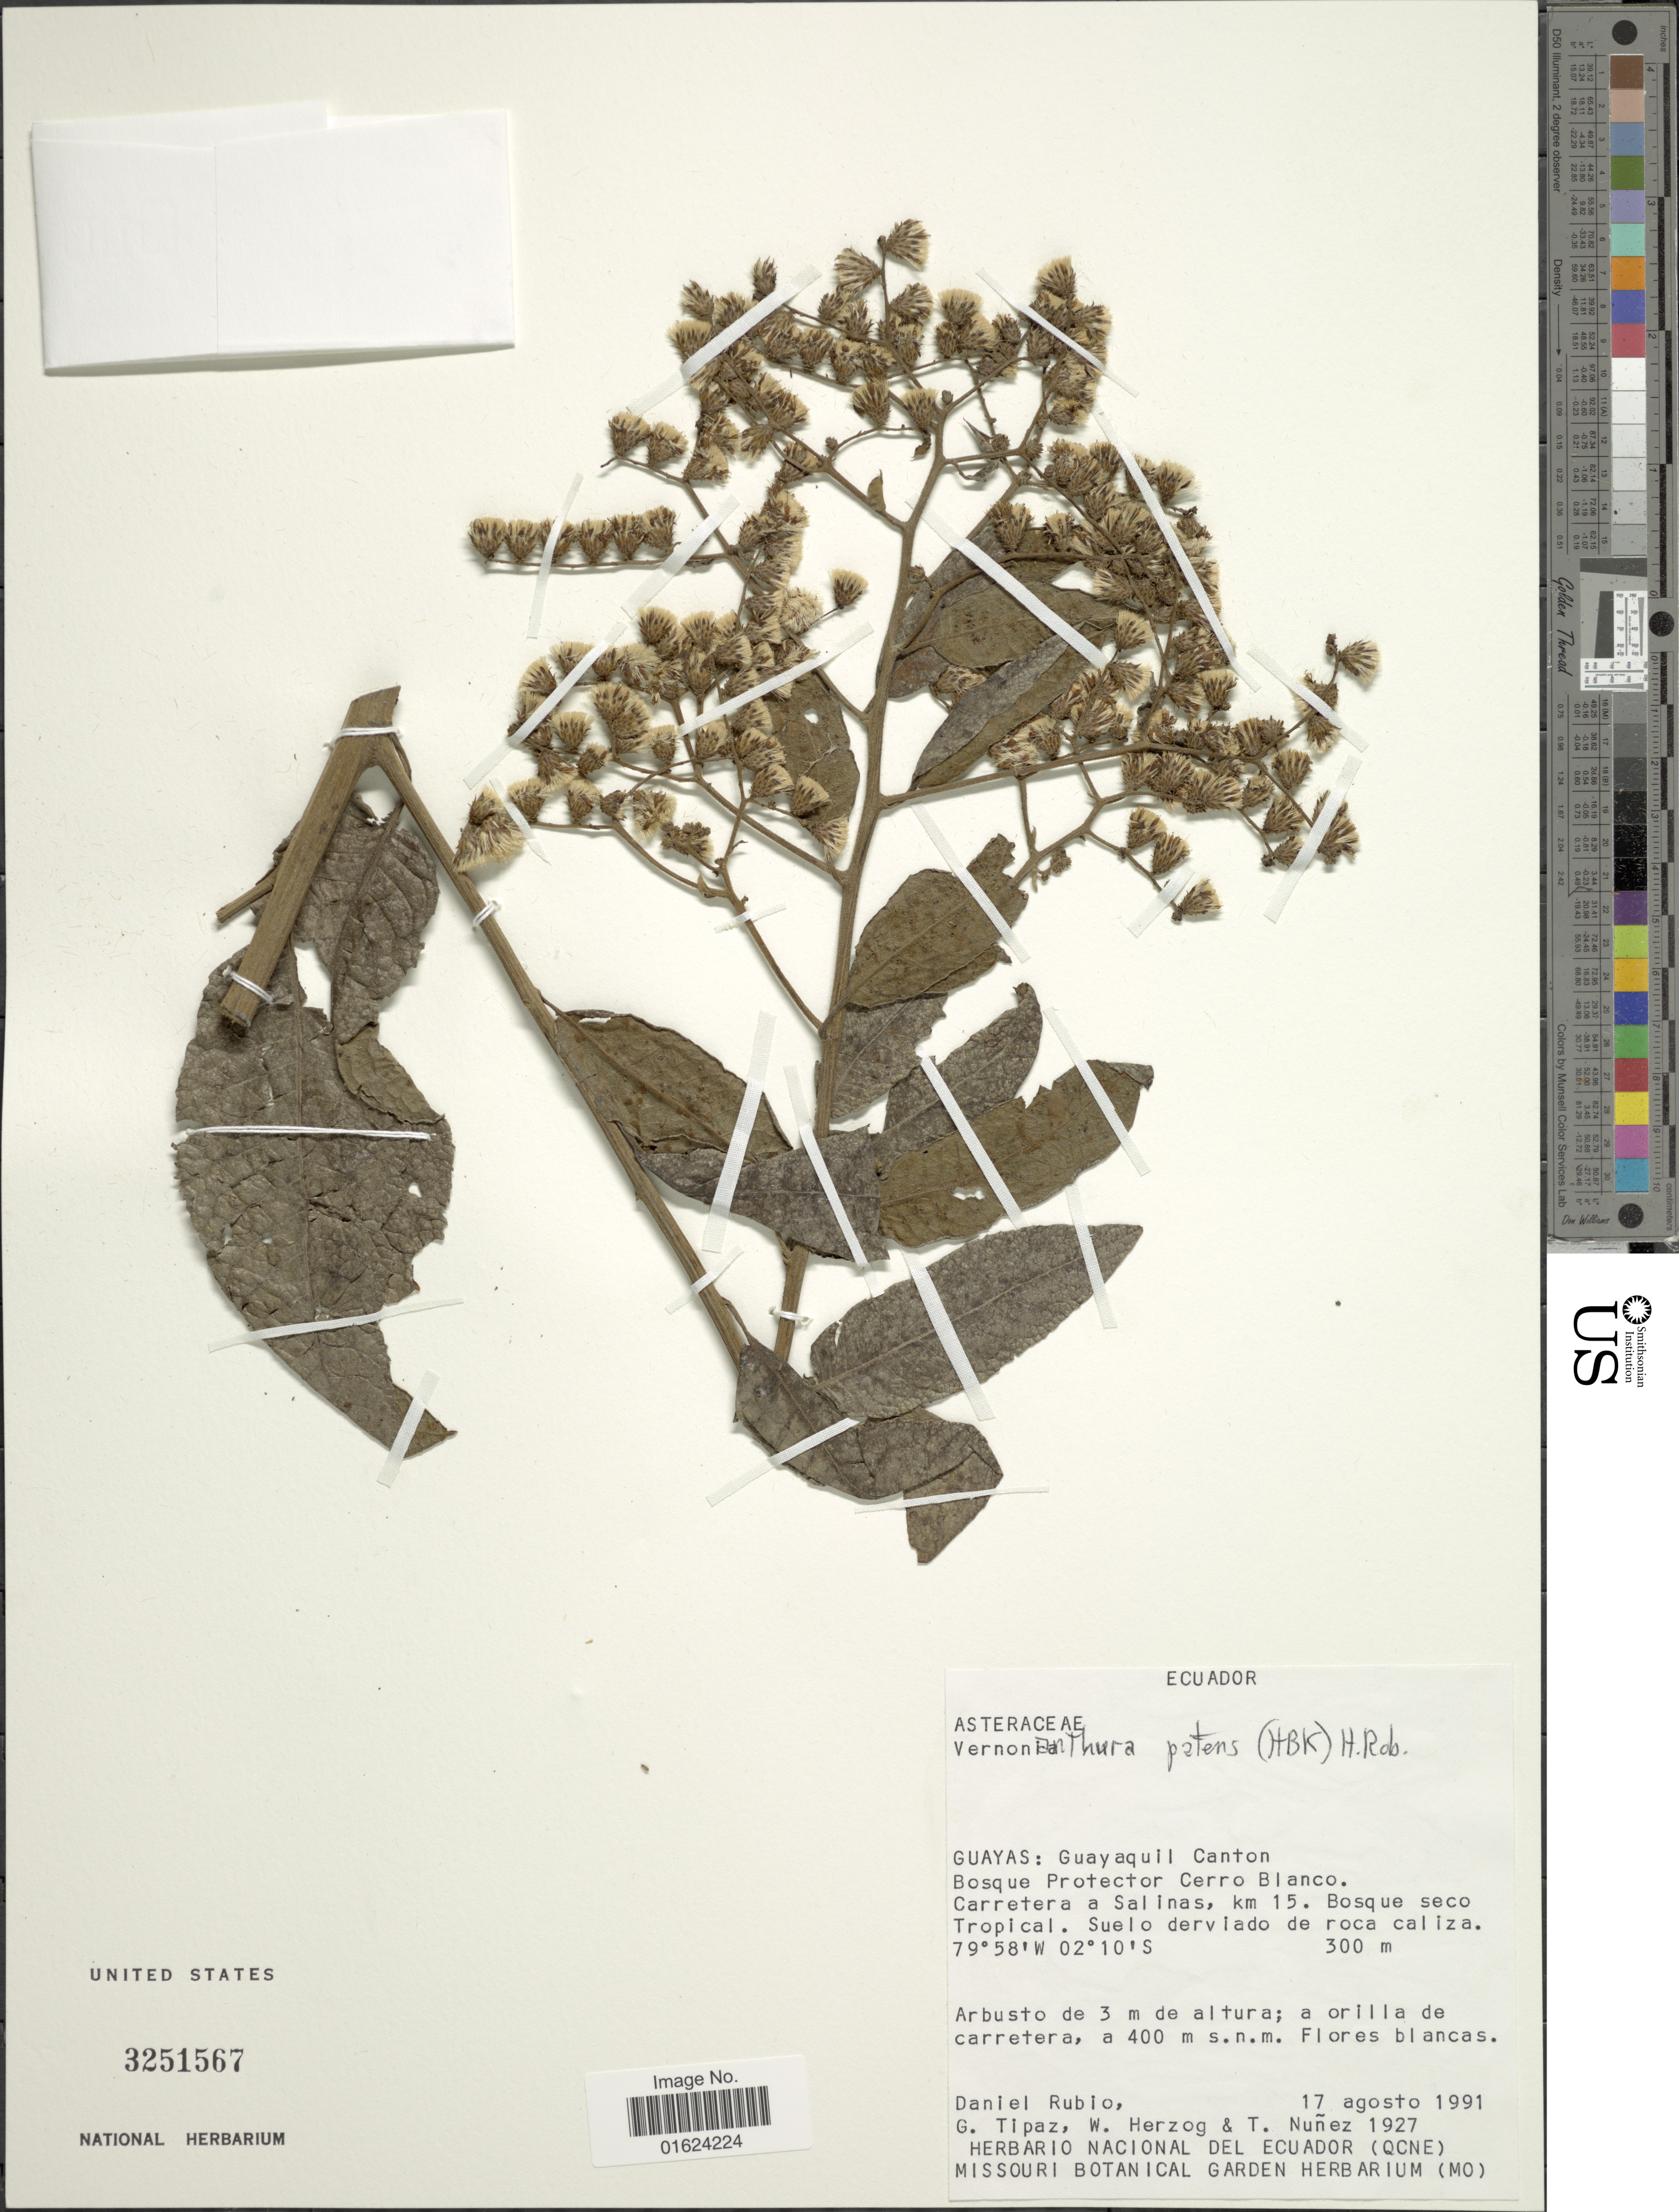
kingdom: Plantae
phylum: Tracheophyta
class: Magnoliopsida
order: Asterales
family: Asteraceae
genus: Vernonanthura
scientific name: Vernonanthura patens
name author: (Kunth) H. Rob.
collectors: D. Rubio, G. Tipaz, W. Herzog & T. Núñez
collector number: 1927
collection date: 1991-08-17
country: Ecuador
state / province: Guayas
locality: Guayas: Guayaquil Canton, Bosque Protector Cerro Blanco, Carretera a Salinas, km 15.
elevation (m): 300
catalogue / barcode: US 3251567